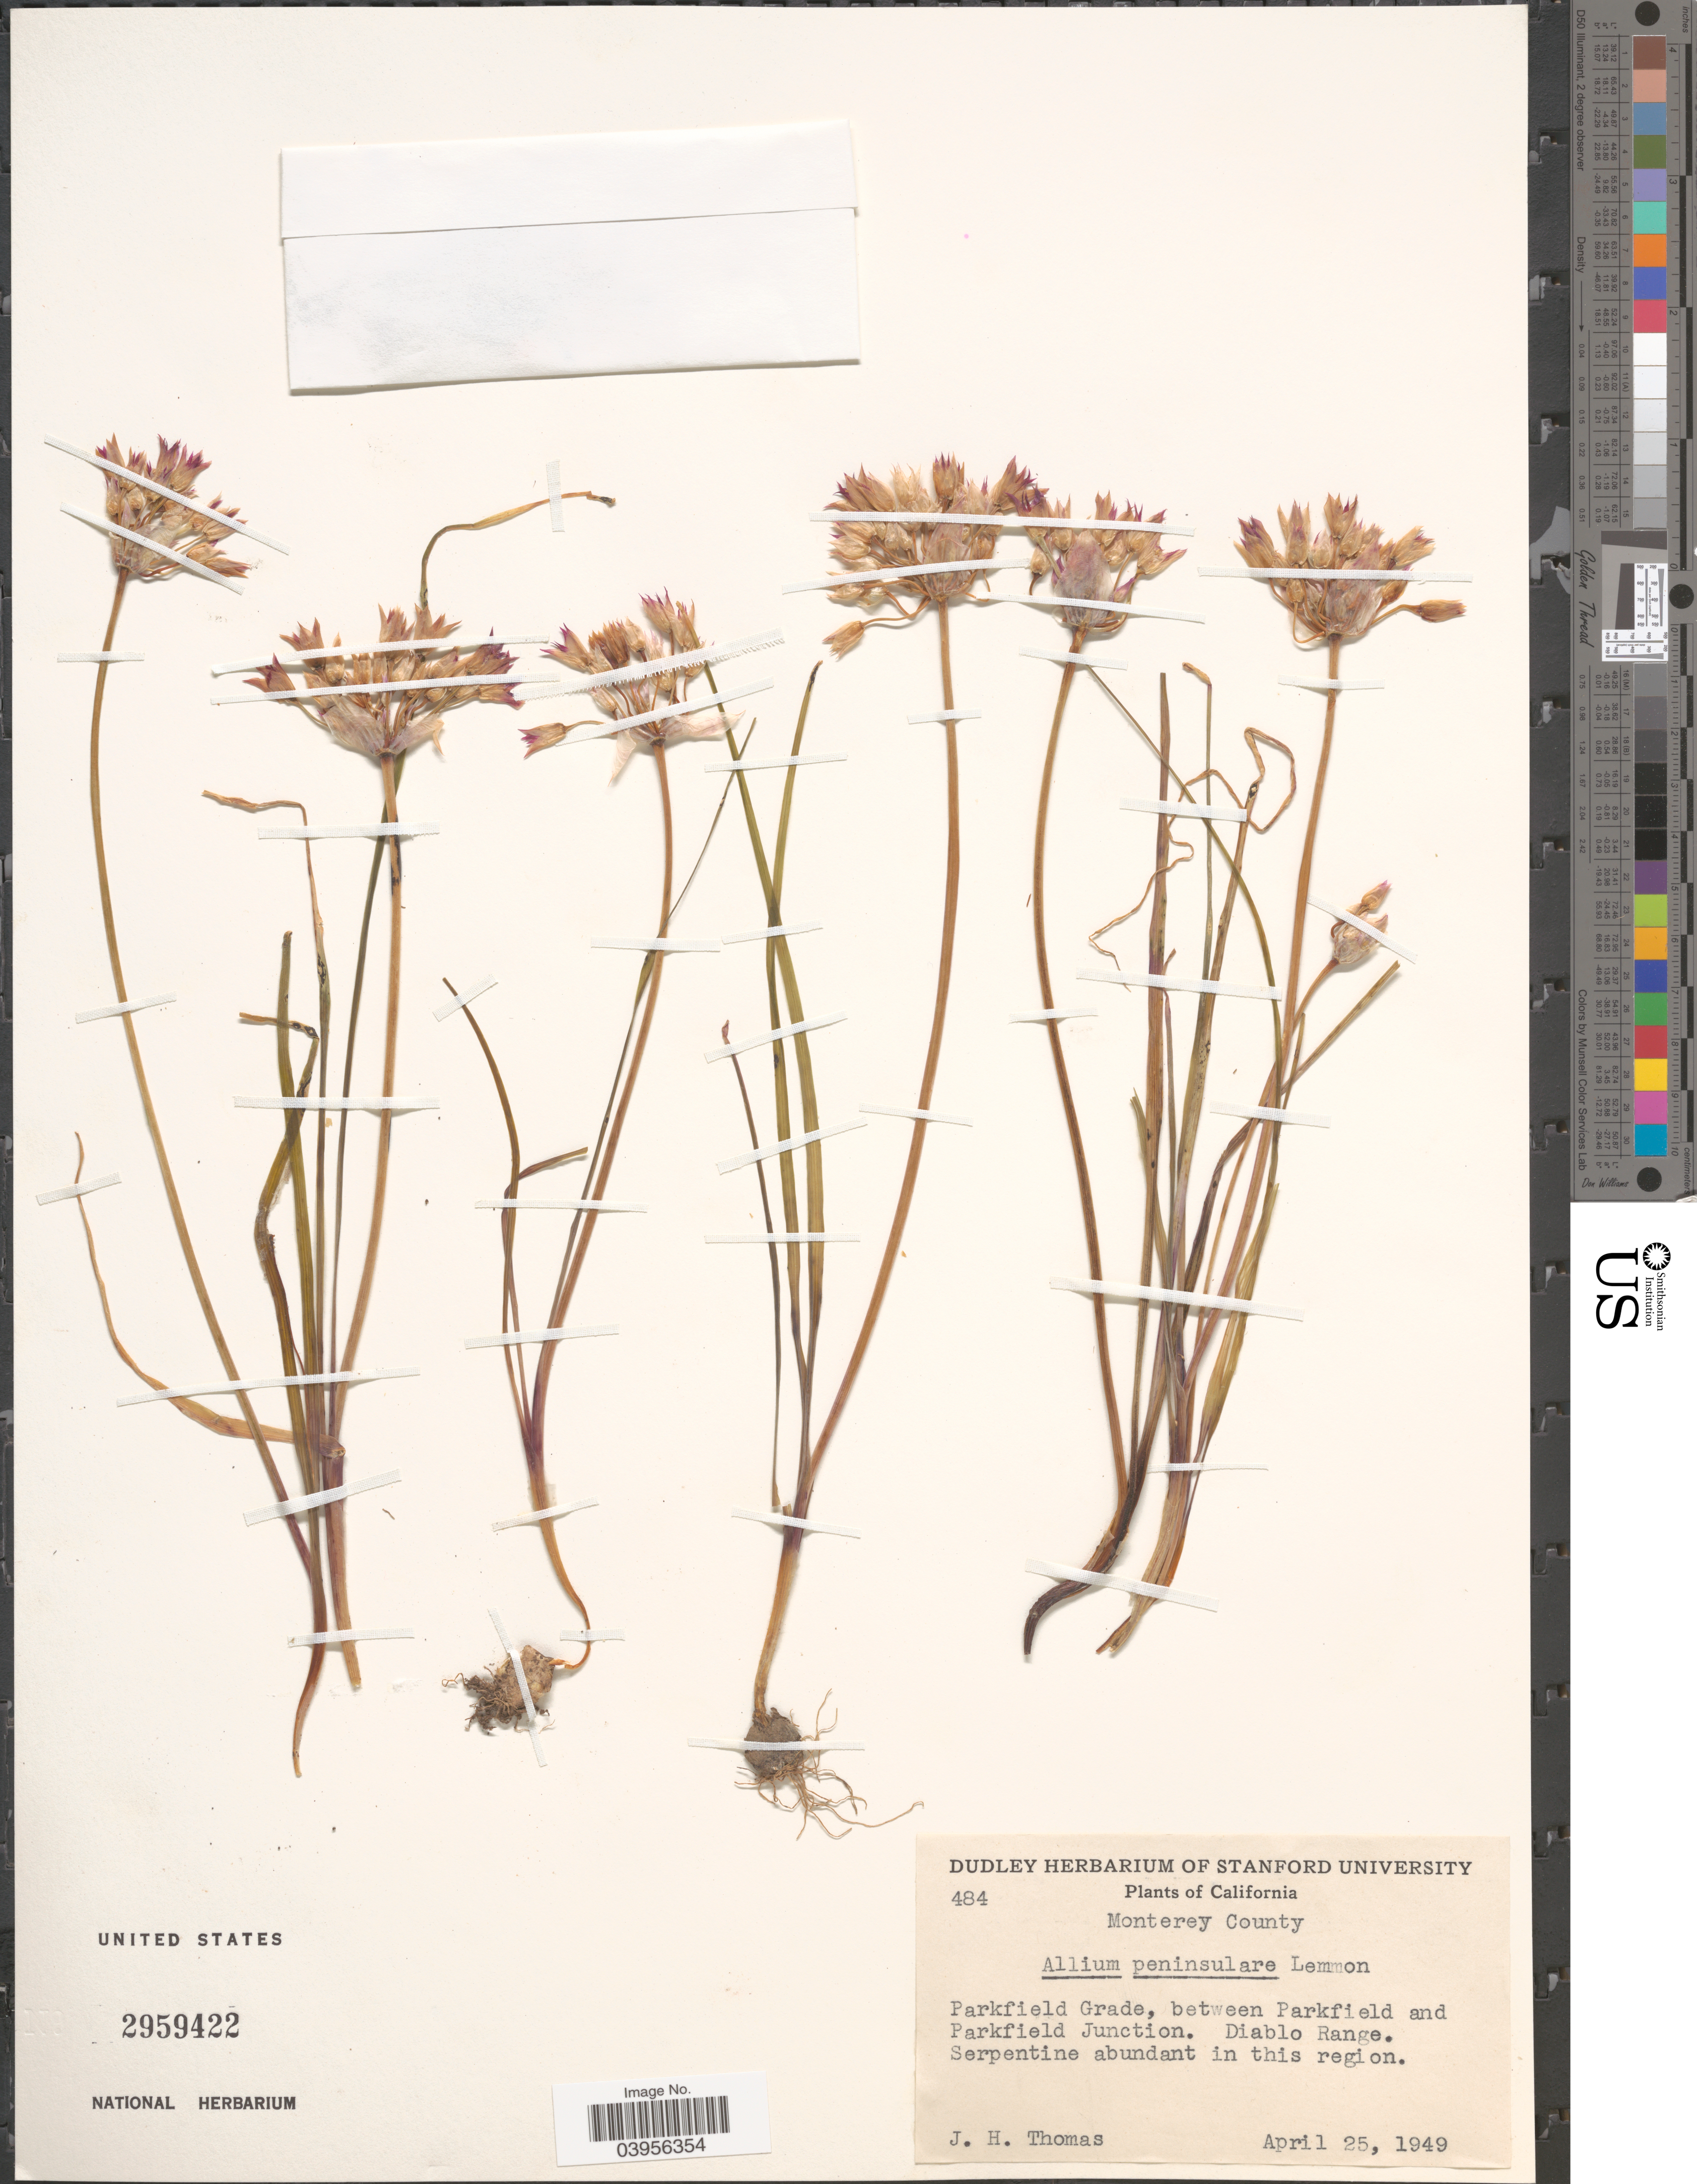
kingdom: Plantae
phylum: Tracheophyta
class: Liliopsida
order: Asparagales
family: Amaryllidaceae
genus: Allium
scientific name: Allium peninsulare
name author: Lemmon ex Greene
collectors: J. H. Thomas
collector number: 484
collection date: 1949-04-25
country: United States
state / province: California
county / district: Monterey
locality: Monterey County. Parkfield Grade, between Parkfield and Parkfield Junction. Diablo Range.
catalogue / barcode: US 2959422